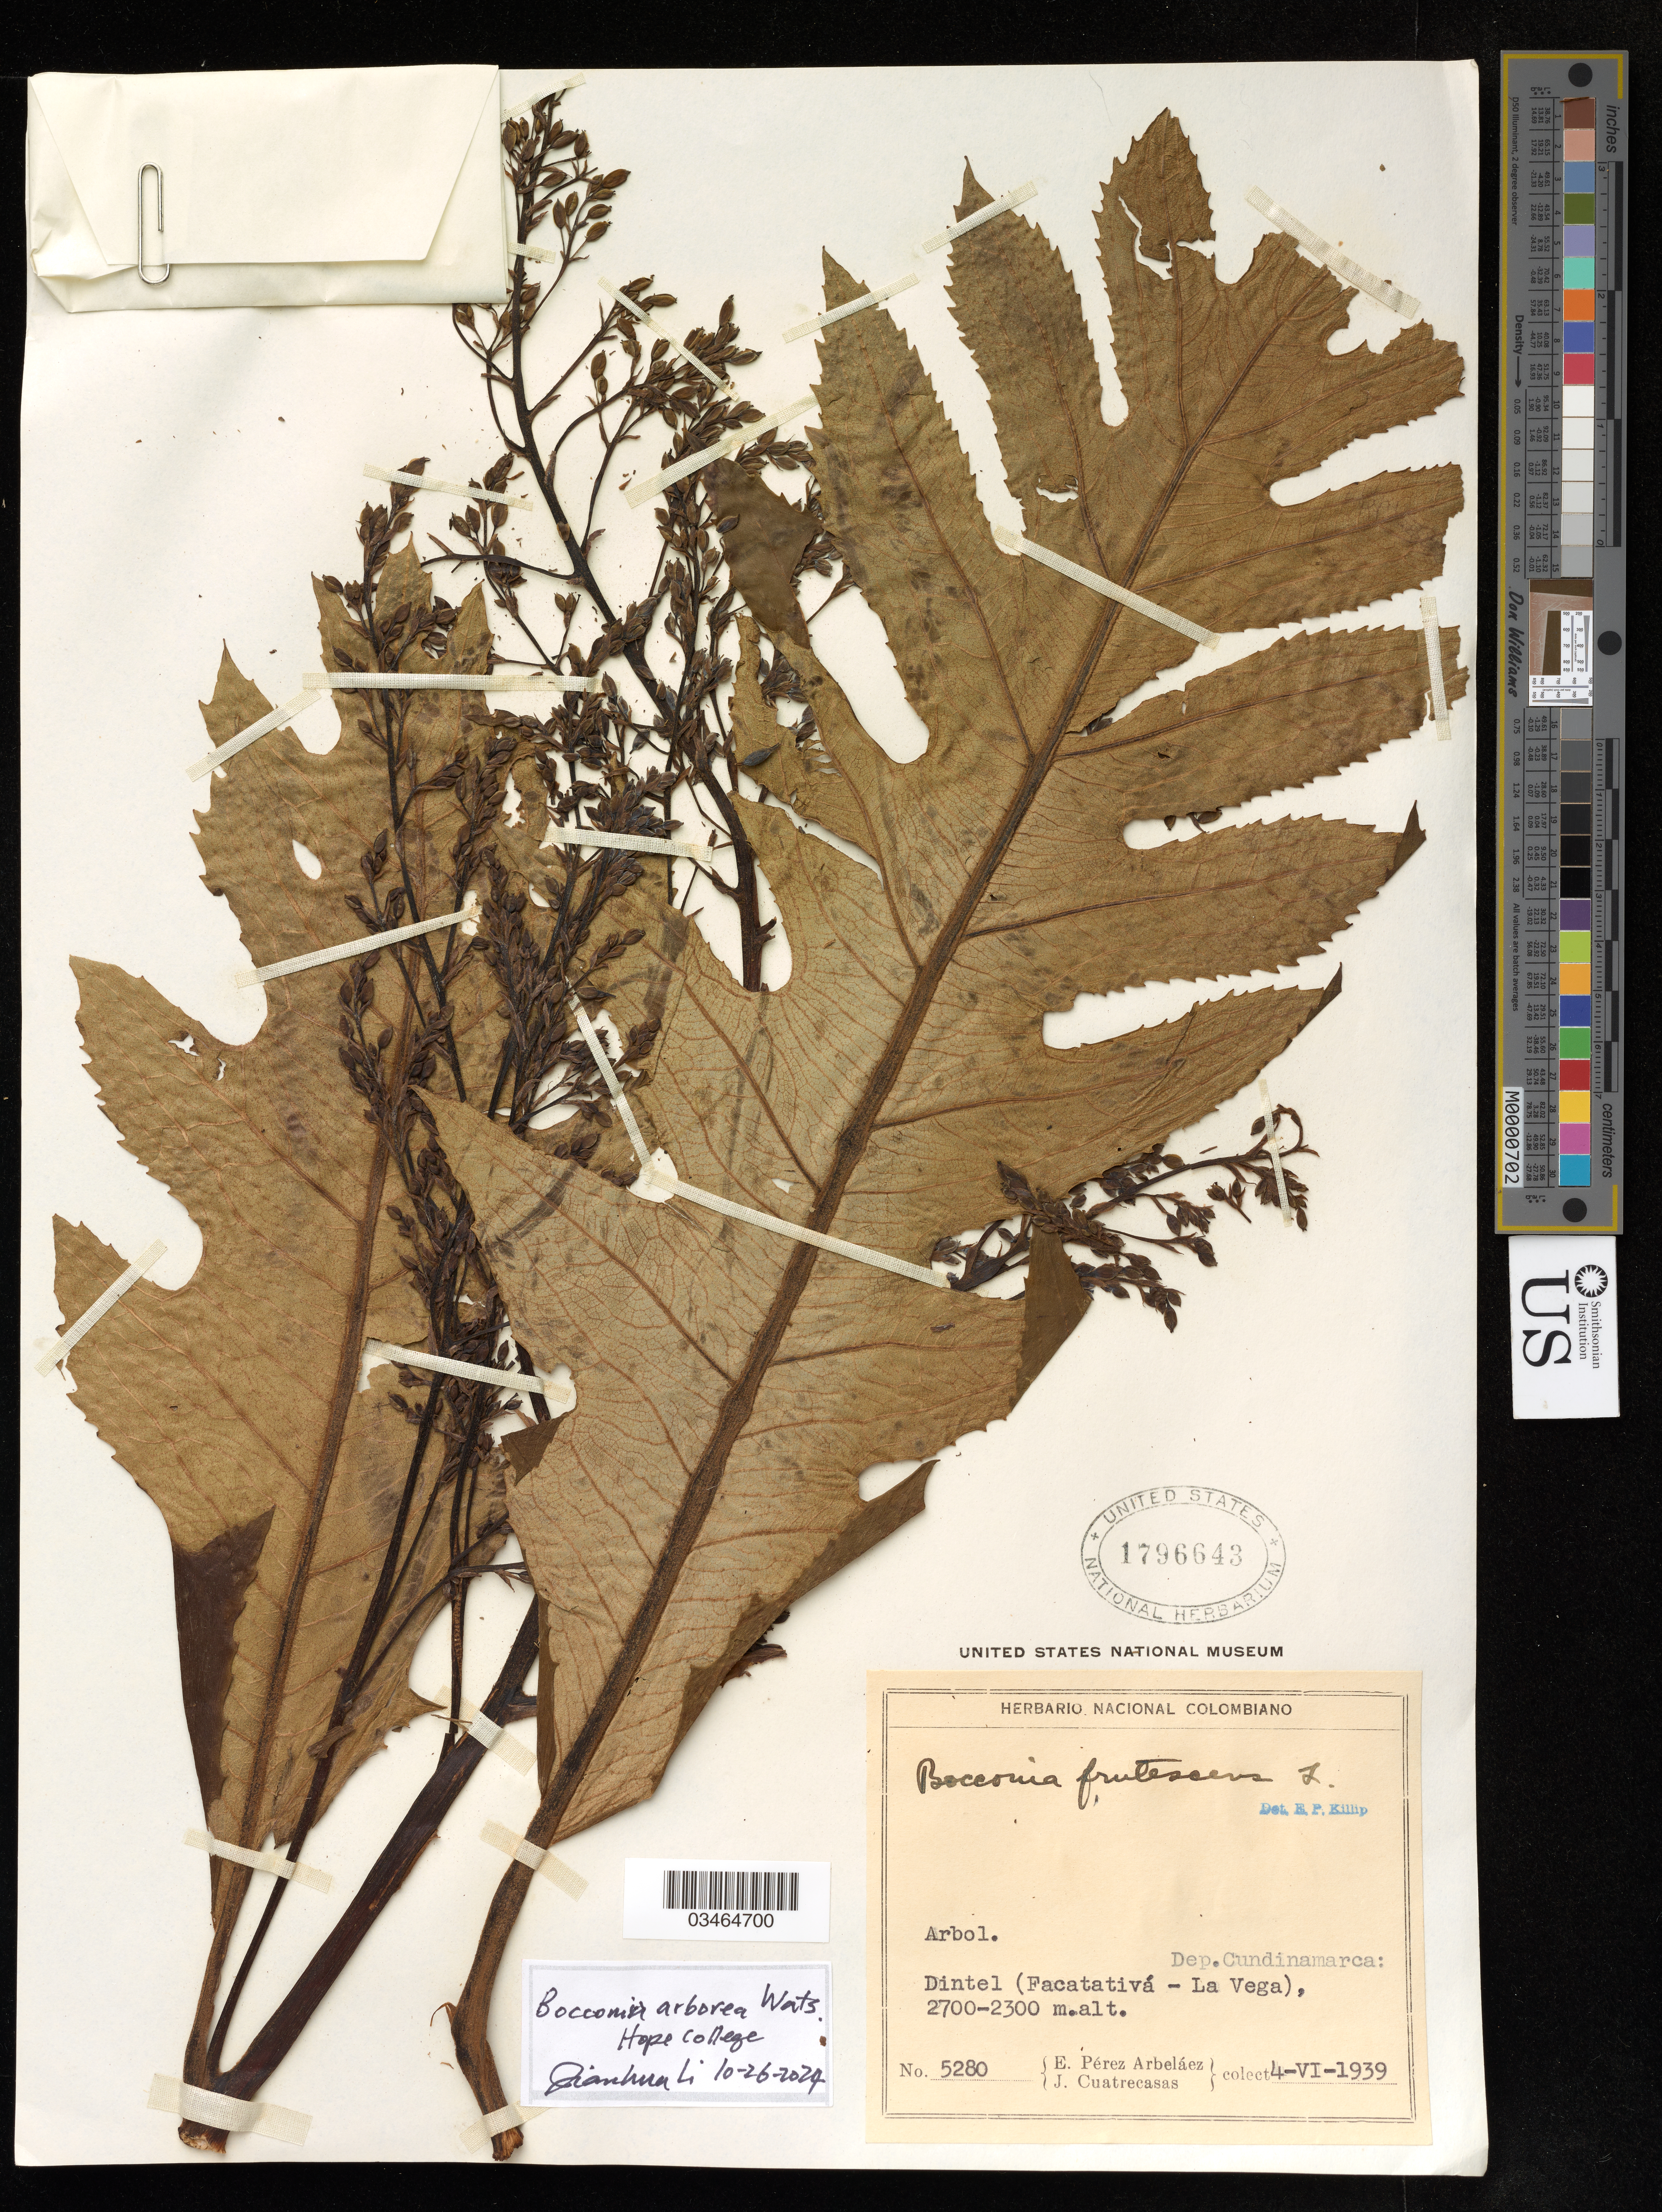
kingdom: Plantae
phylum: Tracheophyta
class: Magnoliopsida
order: Ranunculales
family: Papaveraceae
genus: Bocconia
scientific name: Bocconia arborea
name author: S. Watson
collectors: E. Pérez Arbeláez & J. Cuatrecasas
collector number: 5280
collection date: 1939-04-04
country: Colombia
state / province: Cundinamarca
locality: Dintel (Facatativá - La Vega).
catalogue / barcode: US 1796643